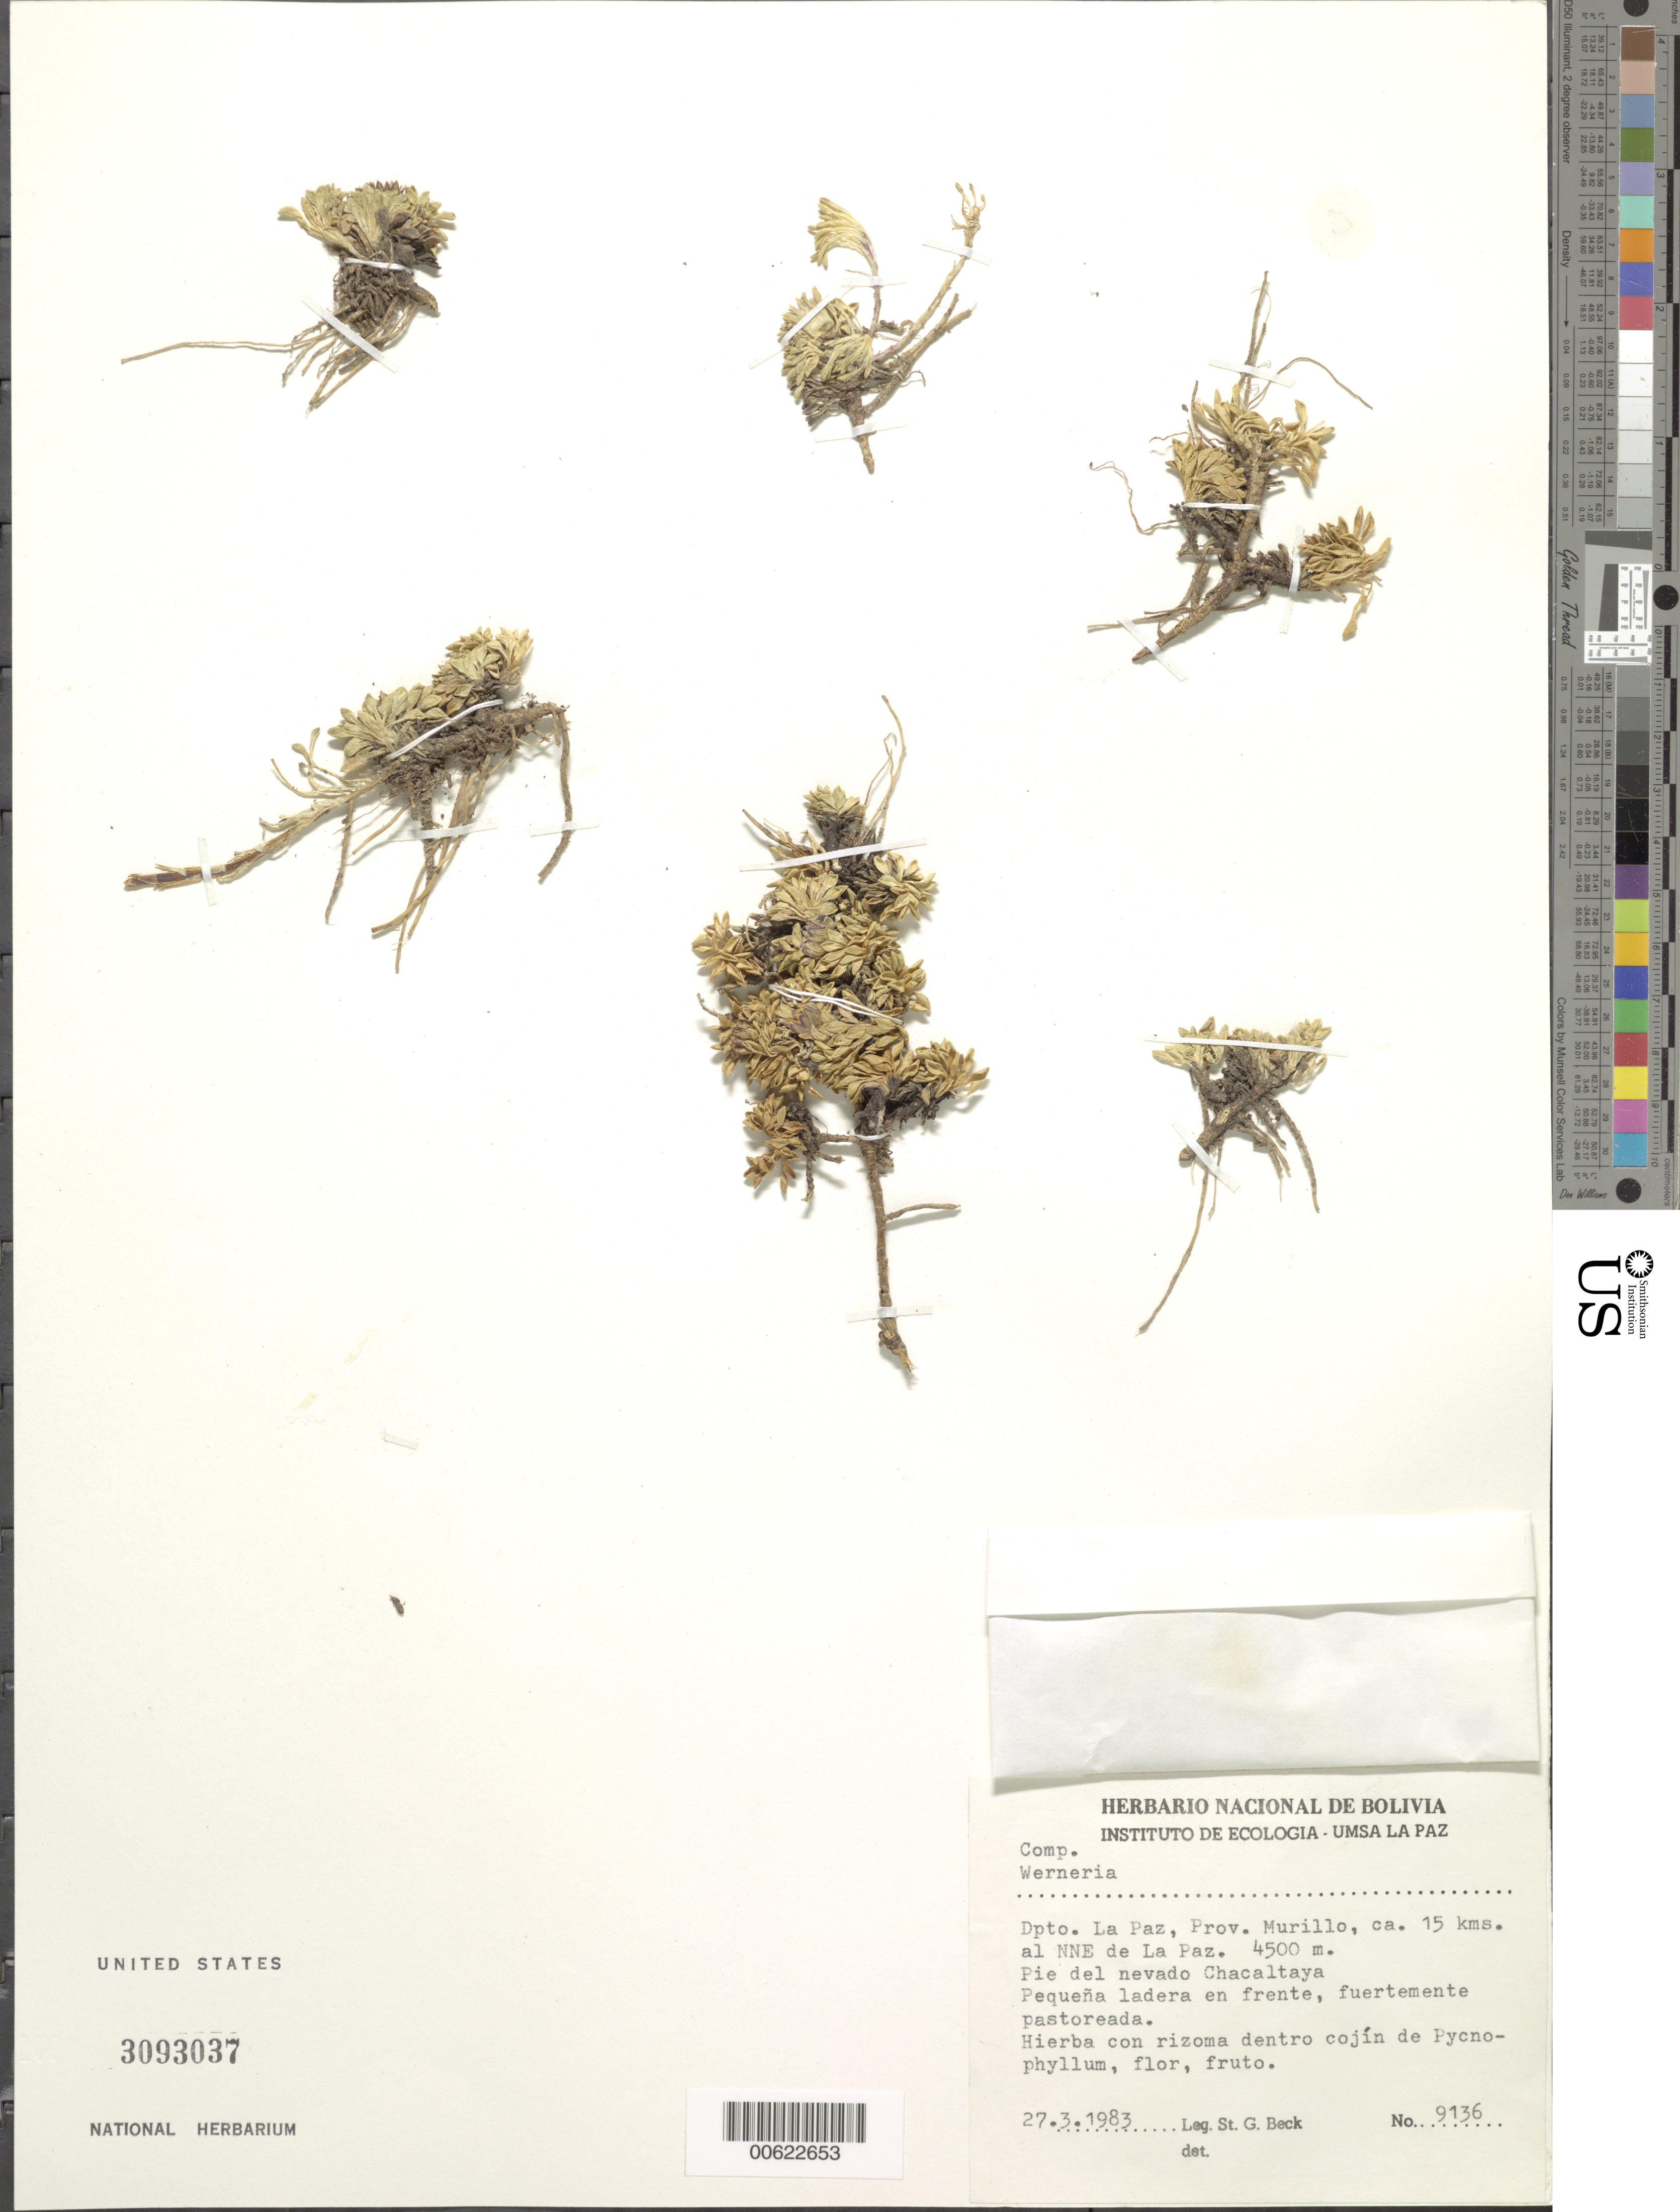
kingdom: Plantae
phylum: Tracheophyta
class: Magnoliopsida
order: Asterales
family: Asteraceae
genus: Werneria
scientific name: Werneria pectinata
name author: Lingelsh.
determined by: Funk, Vicki A., (BOT), Smithsonian Institution - National Museum of Natural History (UNITED STATES)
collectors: S. G. Beck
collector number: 9136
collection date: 1983-03-27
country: Bolivia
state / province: La Paz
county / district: Murillo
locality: La Paz, ca. 15 km NNE; pie del nevado Chacaltaya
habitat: Pequena ladera en frente, fuertemente pastoreada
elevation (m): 4500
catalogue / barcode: US 3093037